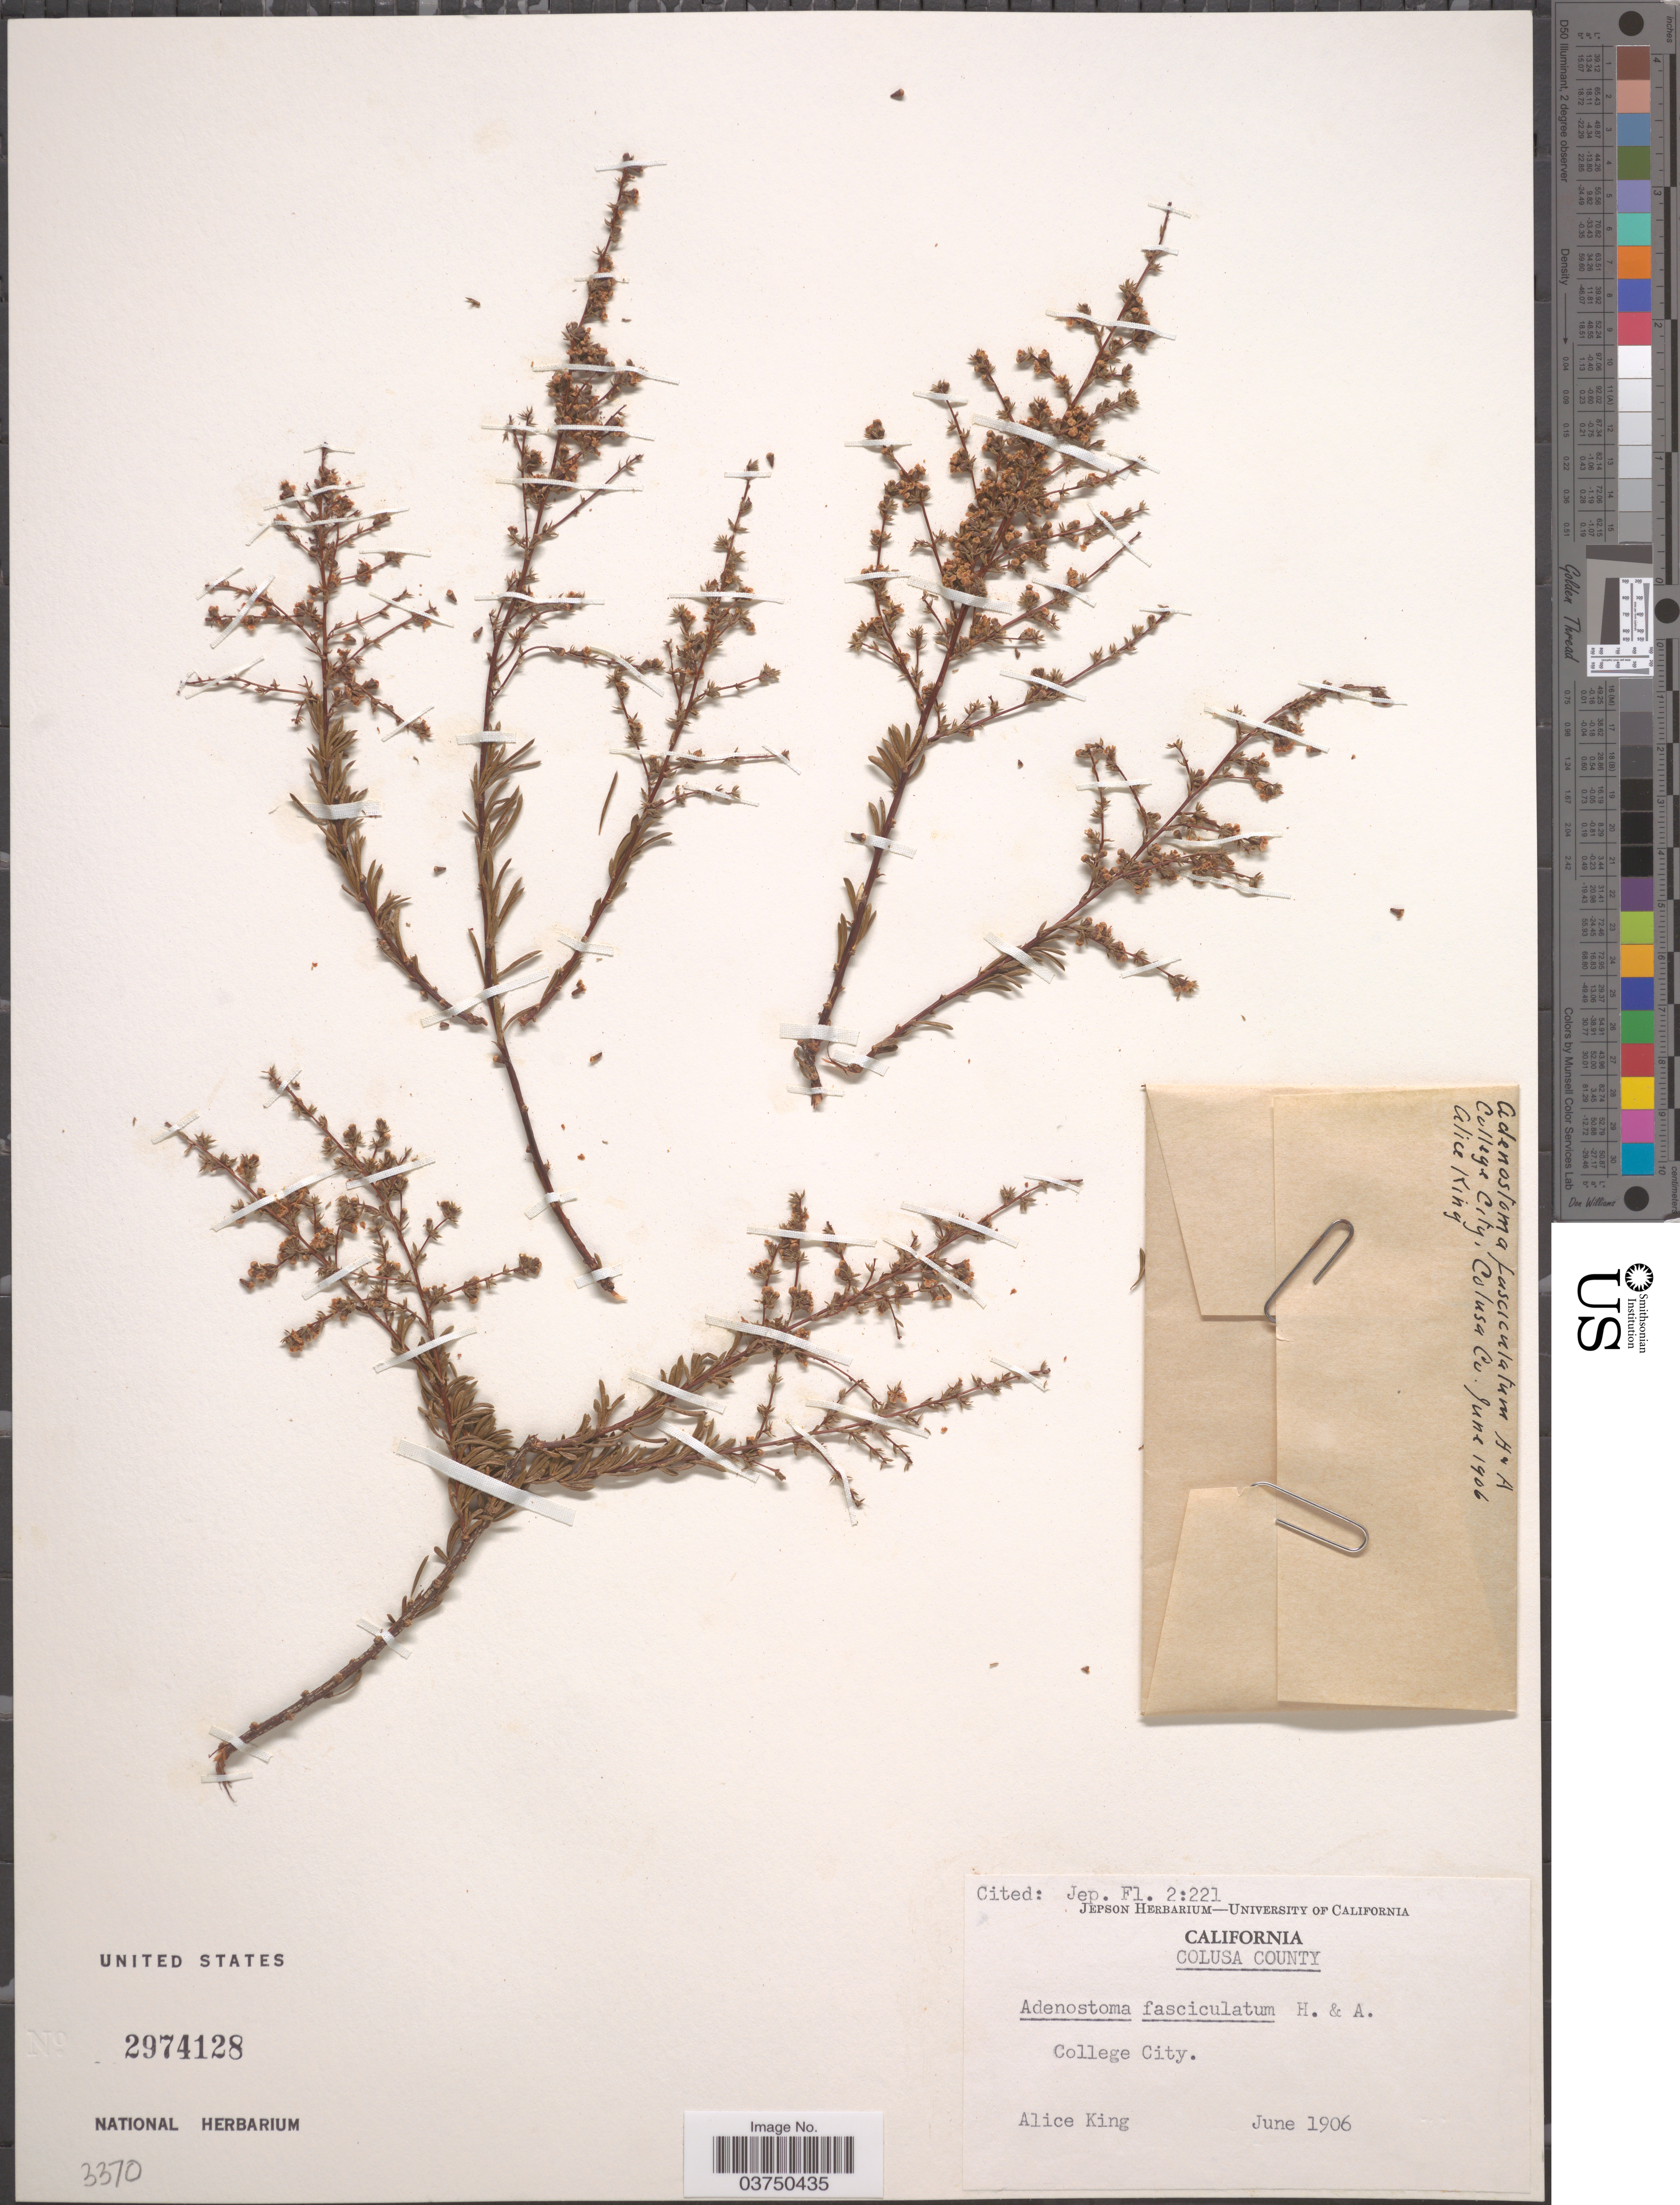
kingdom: Plantae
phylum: Tracheophyta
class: Magnoliopsida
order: Rosales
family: Rosaceae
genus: Adenostoma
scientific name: Adenostoma fasciculatum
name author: Hook. & Arn.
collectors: A. King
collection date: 1906-06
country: United States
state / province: California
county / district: Colusa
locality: Colusa County. College City.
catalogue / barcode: US 2974128